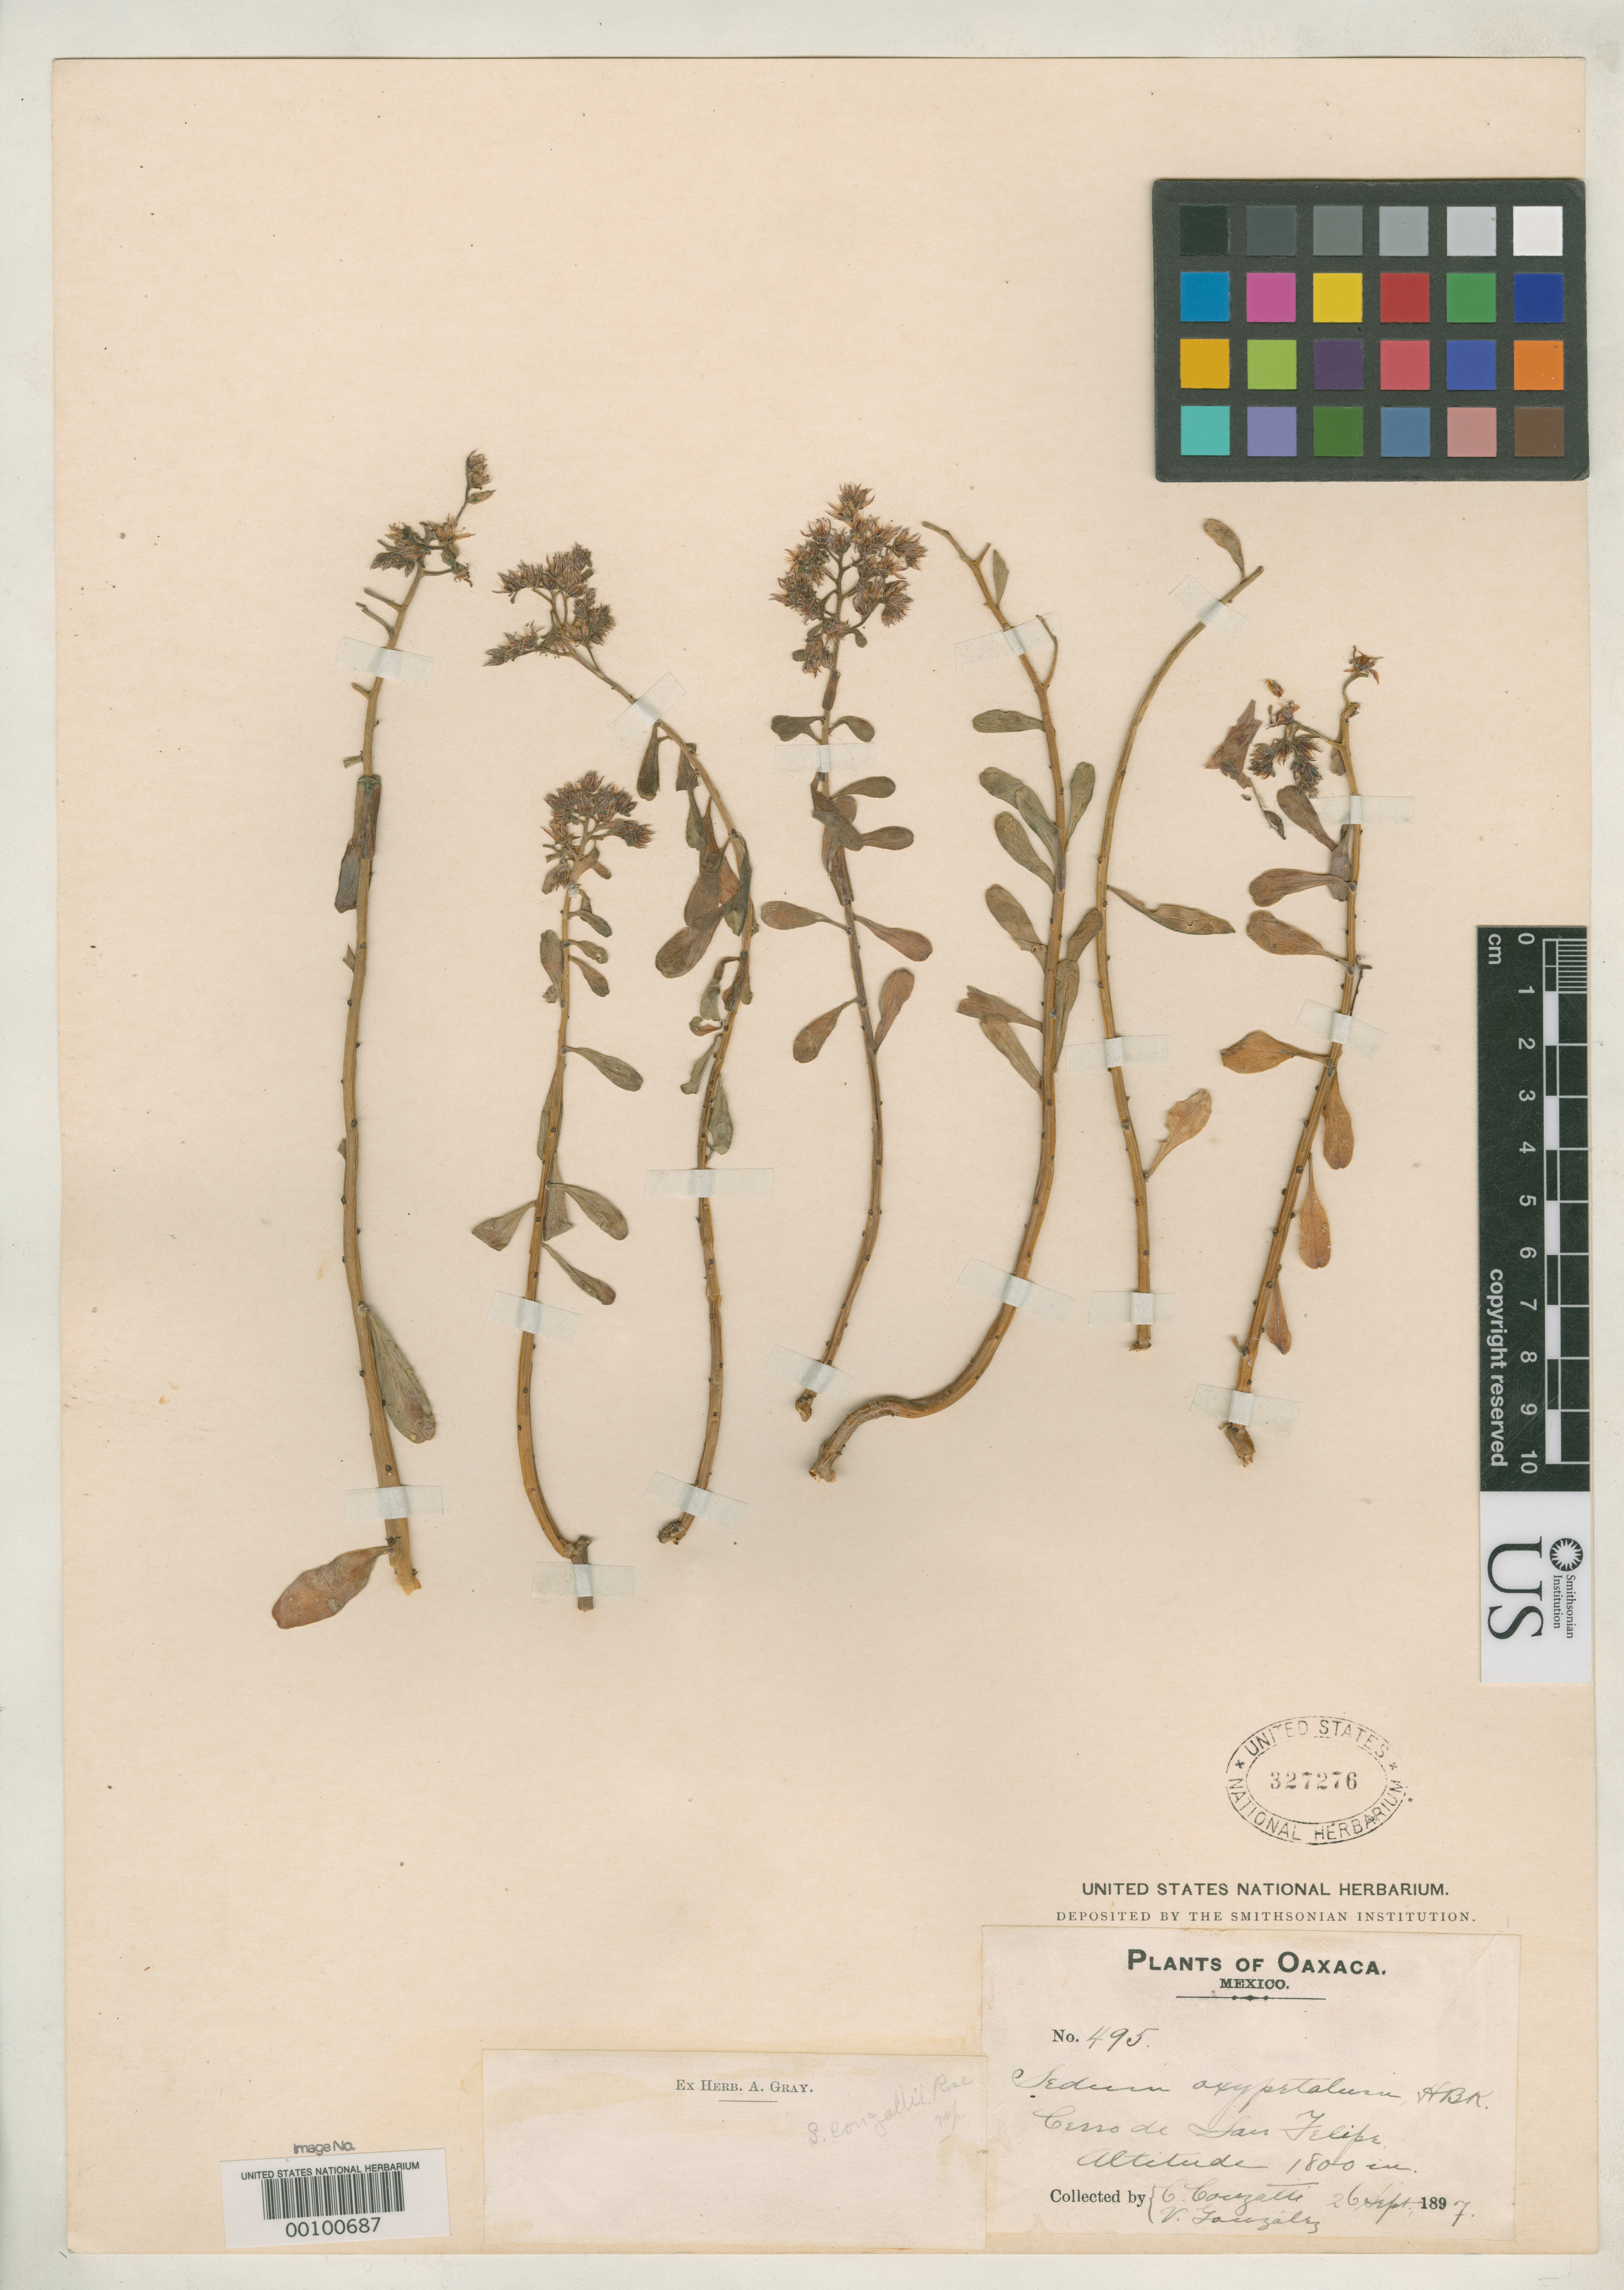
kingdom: Plantae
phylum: Tracheophyta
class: Magnoliopsida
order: Saxifragales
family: Crassulaceae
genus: Sedum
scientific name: Sedum conzattii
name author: Rose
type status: Holotype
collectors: C. Conzatti & V. Gonzalez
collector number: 495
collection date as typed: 26 Sep 1897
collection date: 1897-09-26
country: Mexico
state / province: Oaxaca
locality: Sierra de San Felipe.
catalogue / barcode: US 327276